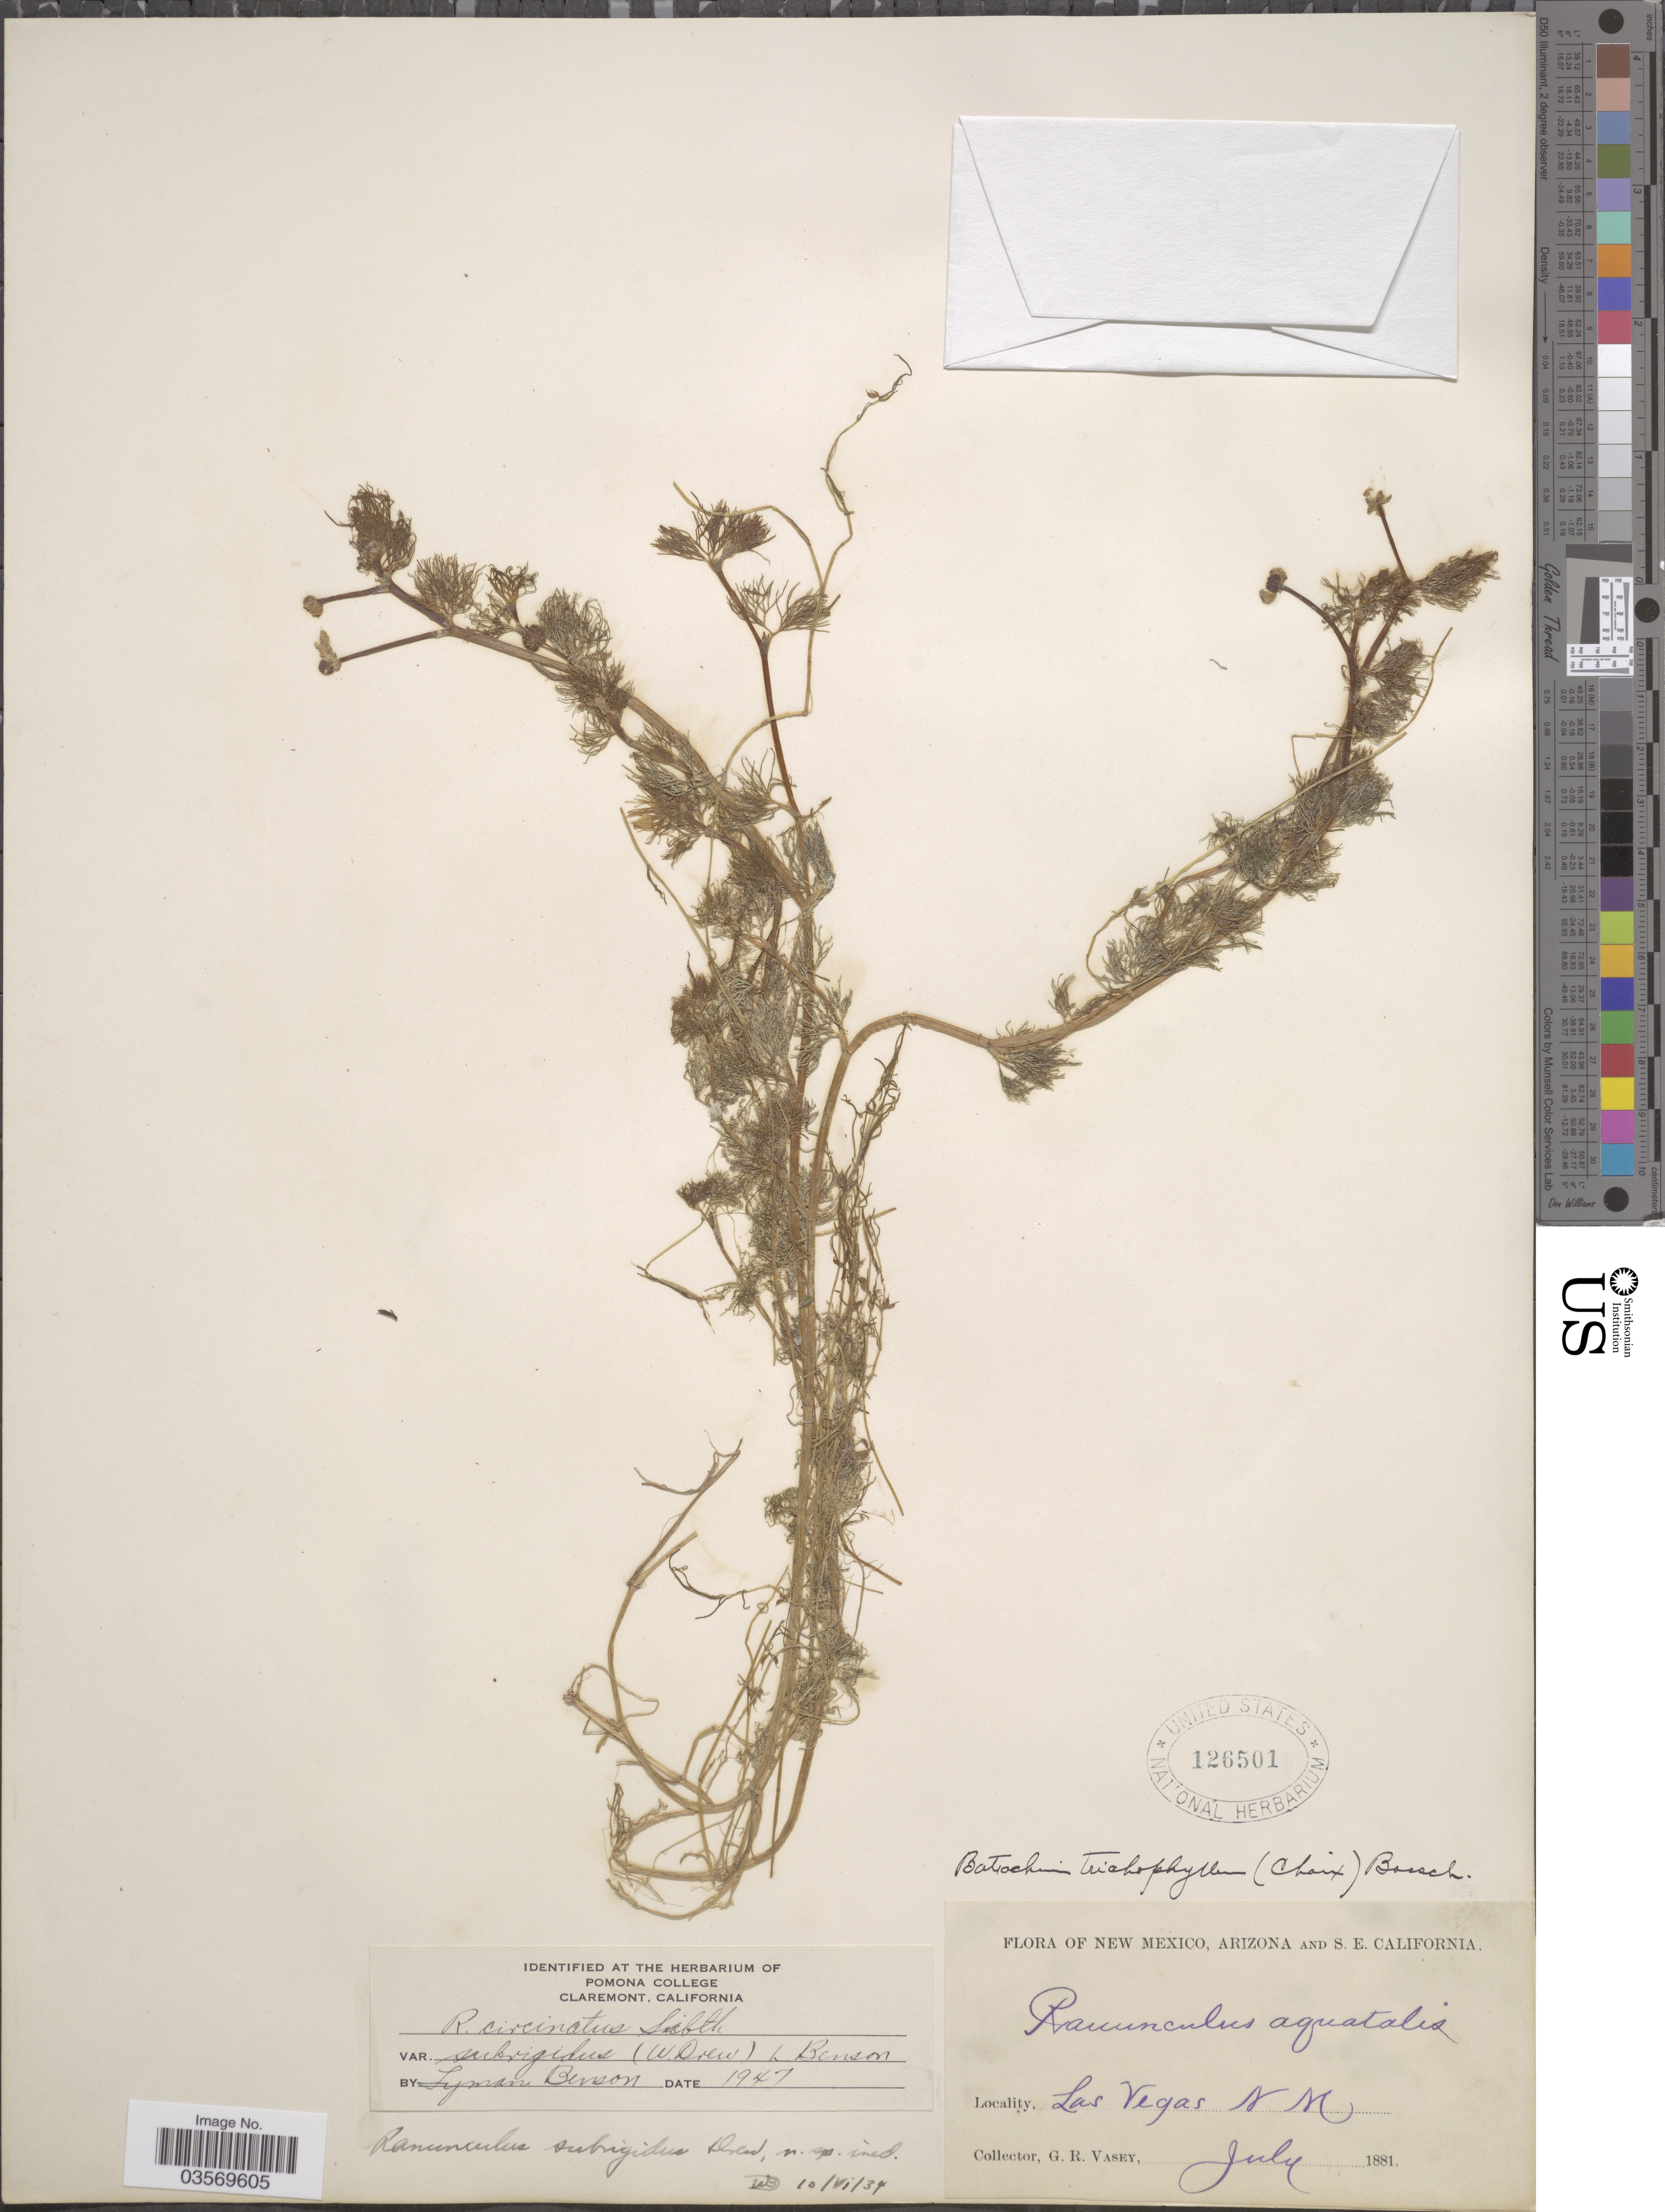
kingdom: Plantae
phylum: Tracheophyta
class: Magnoliopsida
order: Ranunculales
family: Ranunculaceae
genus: Ranunculus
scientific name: Ranunculus subrigidus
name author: W.B. Drew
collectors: G. R. Vasey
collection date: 1881-07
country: United States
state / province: New Mexico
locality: Las Vegas.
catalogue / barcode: US 126501